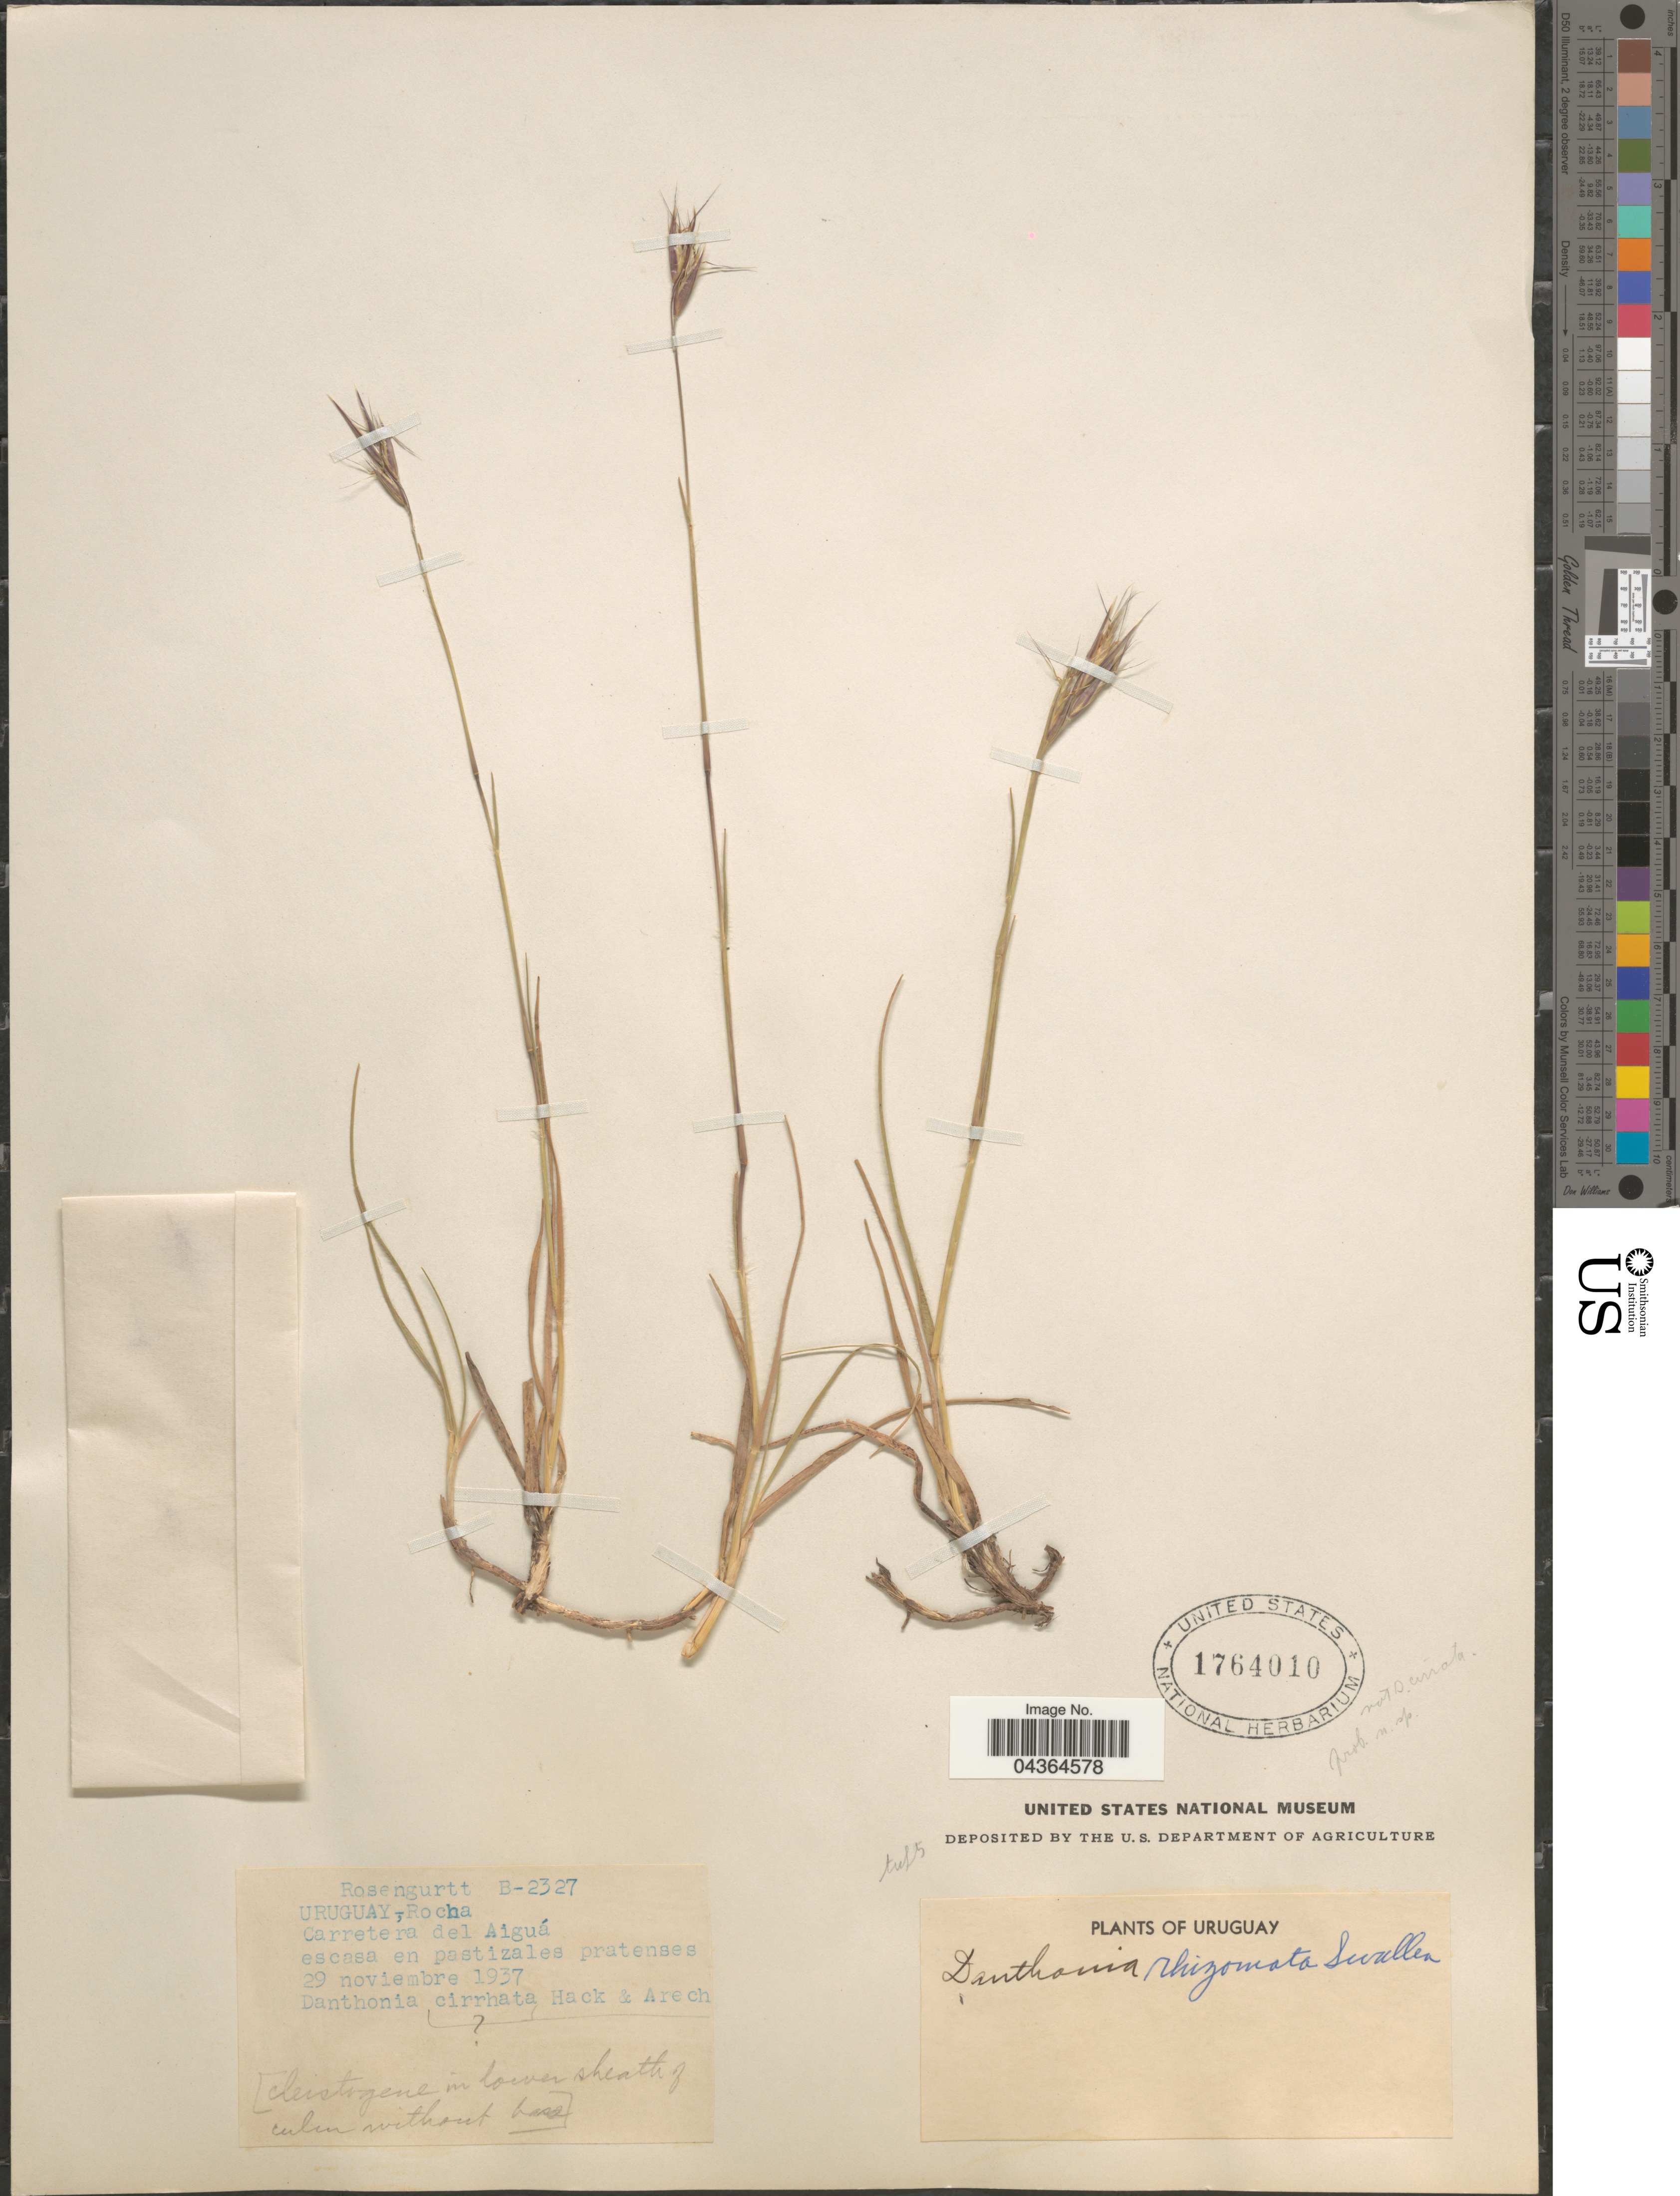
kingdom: Plantae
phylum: Tracheophyta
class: Liliopsida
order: Poales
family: Poaceae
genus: Danthonia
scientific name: Danthonia rhizomata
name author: Swallen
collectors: Rosengurtt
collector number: B-2327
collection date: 1937-11-29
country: Uruguay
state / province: Rocha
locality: Carretera del Aiguá.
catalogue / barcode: US 1764010